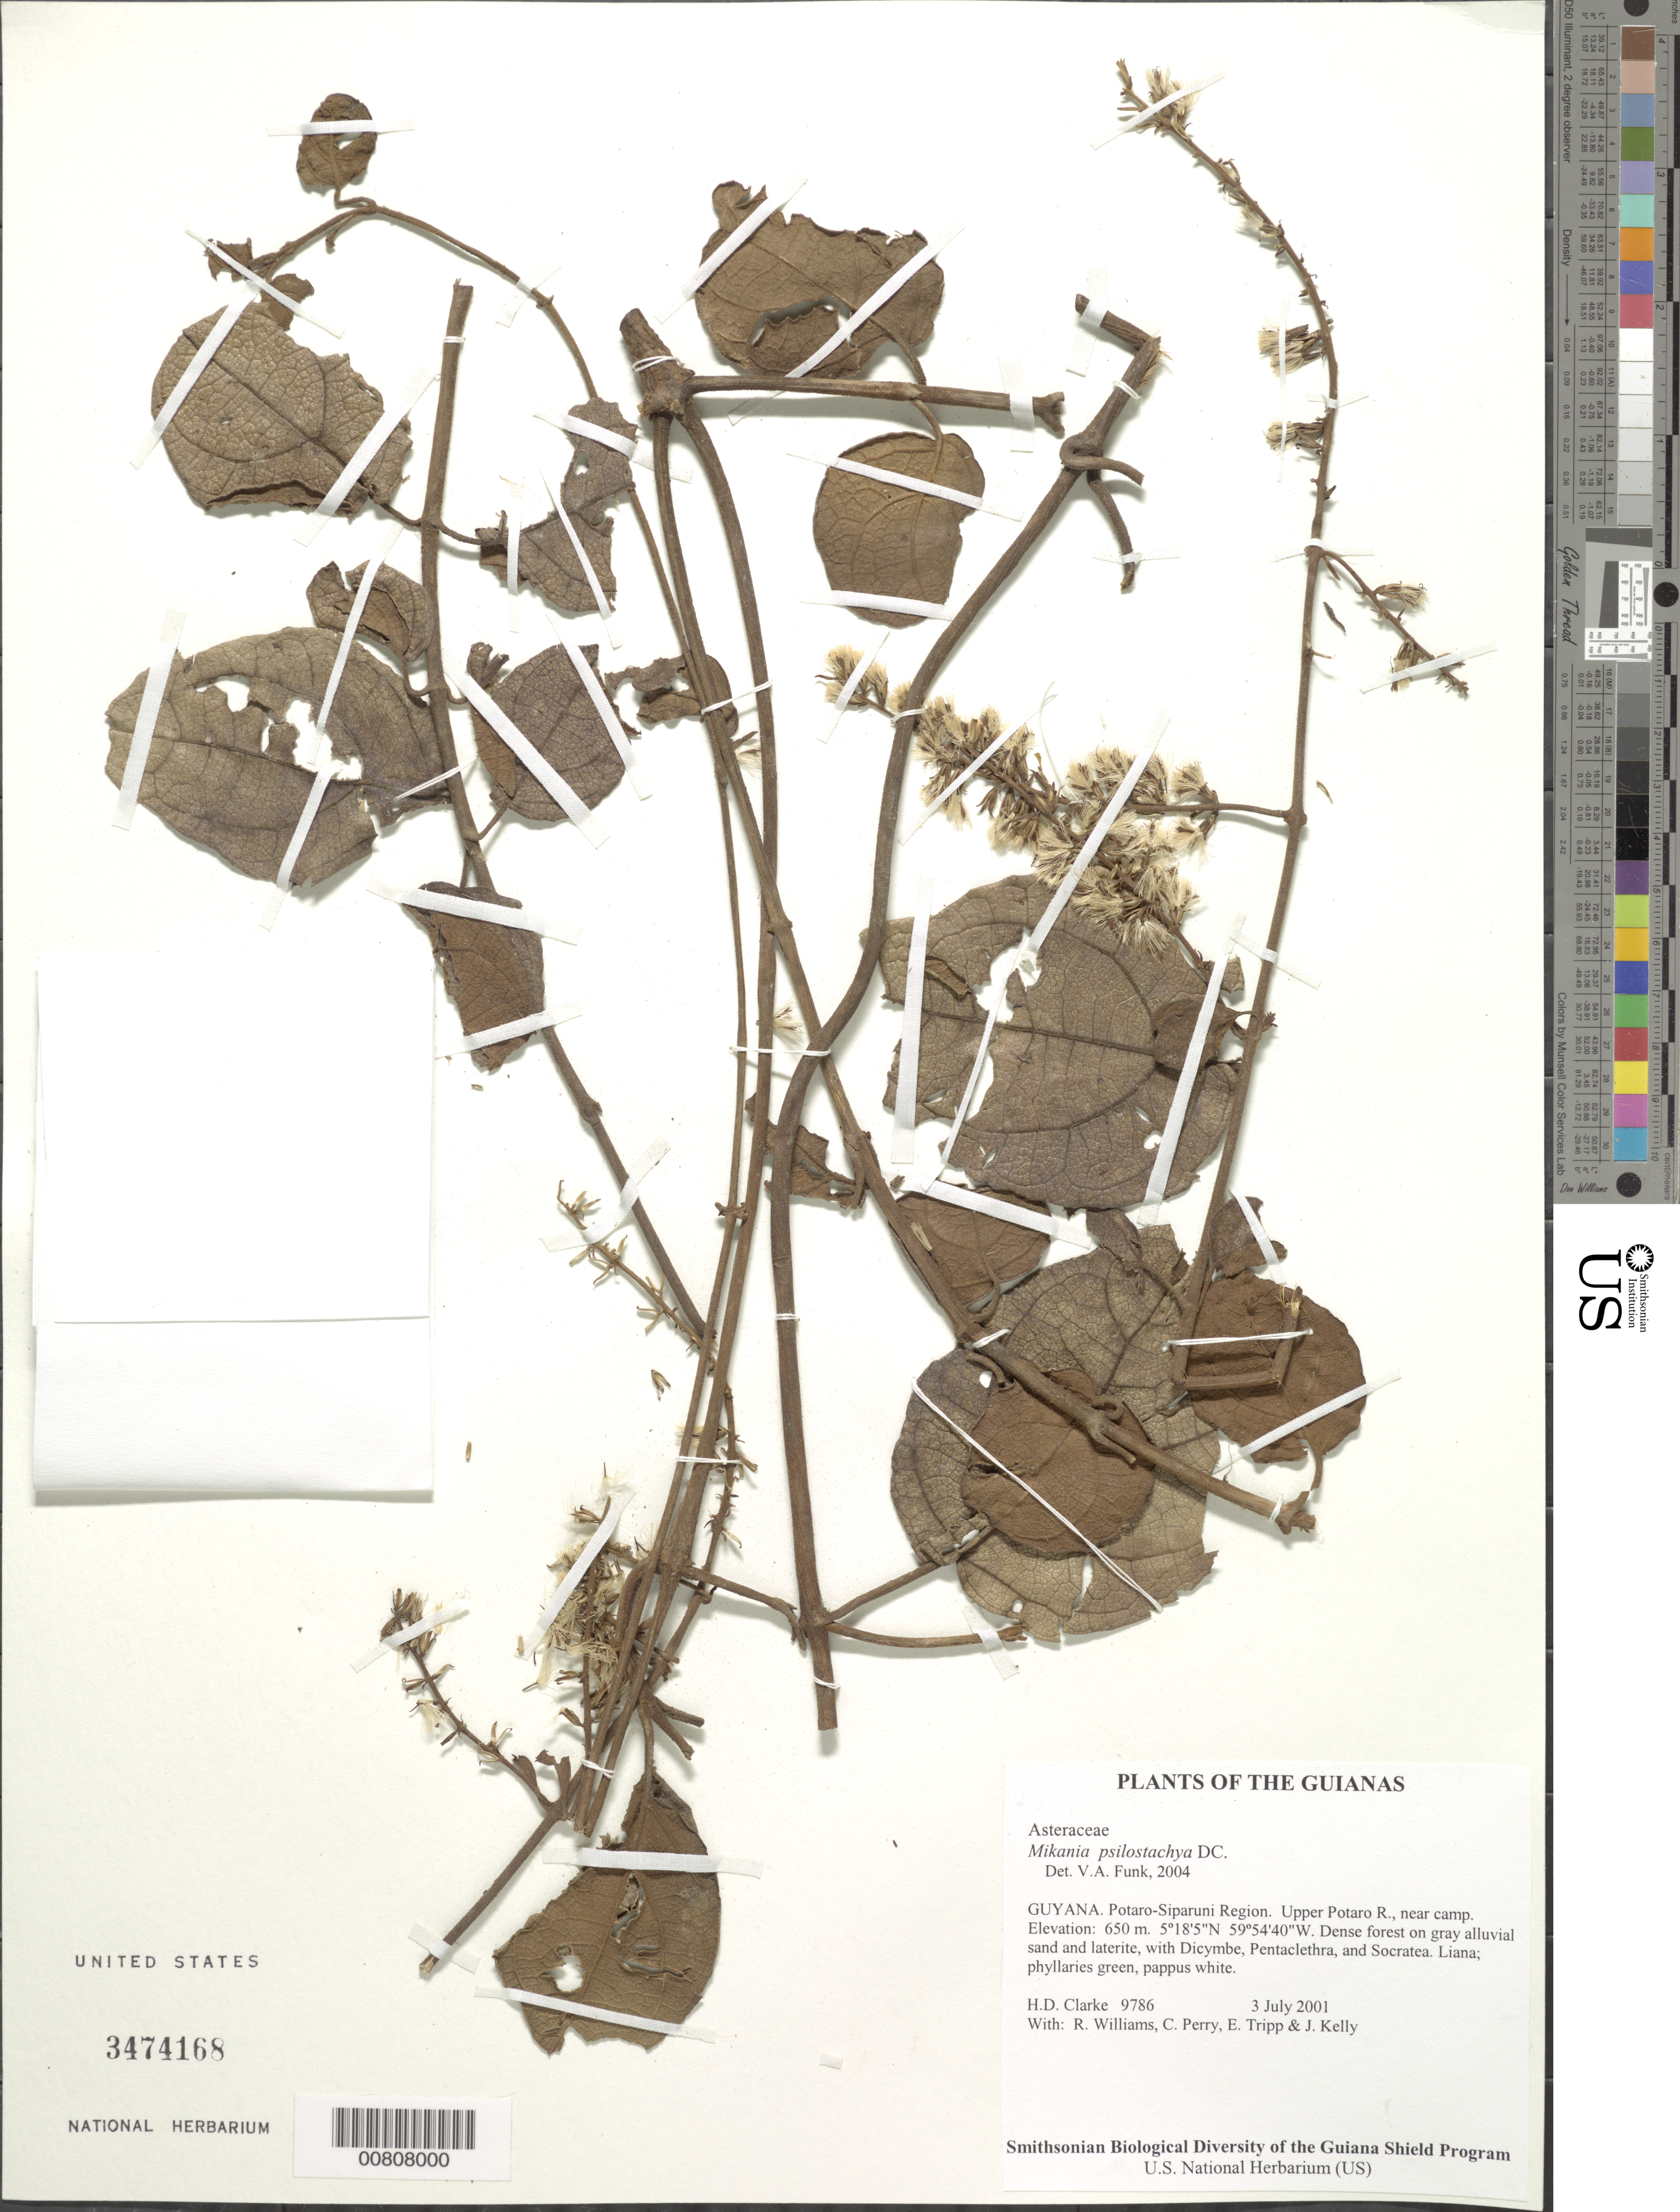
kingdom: Plantae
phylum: Tracheophyta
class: Magnoliopsida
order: Asterales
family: Asteraceae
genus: Mikania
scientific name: Mikania psilostachya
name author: DC.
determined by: Funk, Vicki A., (BOT), Smithsonian Institution - National Museum of Natural History (UNITED STATES)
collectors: H. D. Clarke, R. Williams, C. Perry, E. Tripp & J. Kelly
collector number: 9786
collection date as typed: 3 July 2001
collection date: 2001-07-03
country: Guyana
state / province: Potaro-Siparuni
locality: Upper Potaro R., near camp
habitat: Dense forest on gray alluvial sand and laterite, with Dicymbe, Pentaclethra, and Socratea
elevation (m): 650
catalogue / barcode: US 3474168